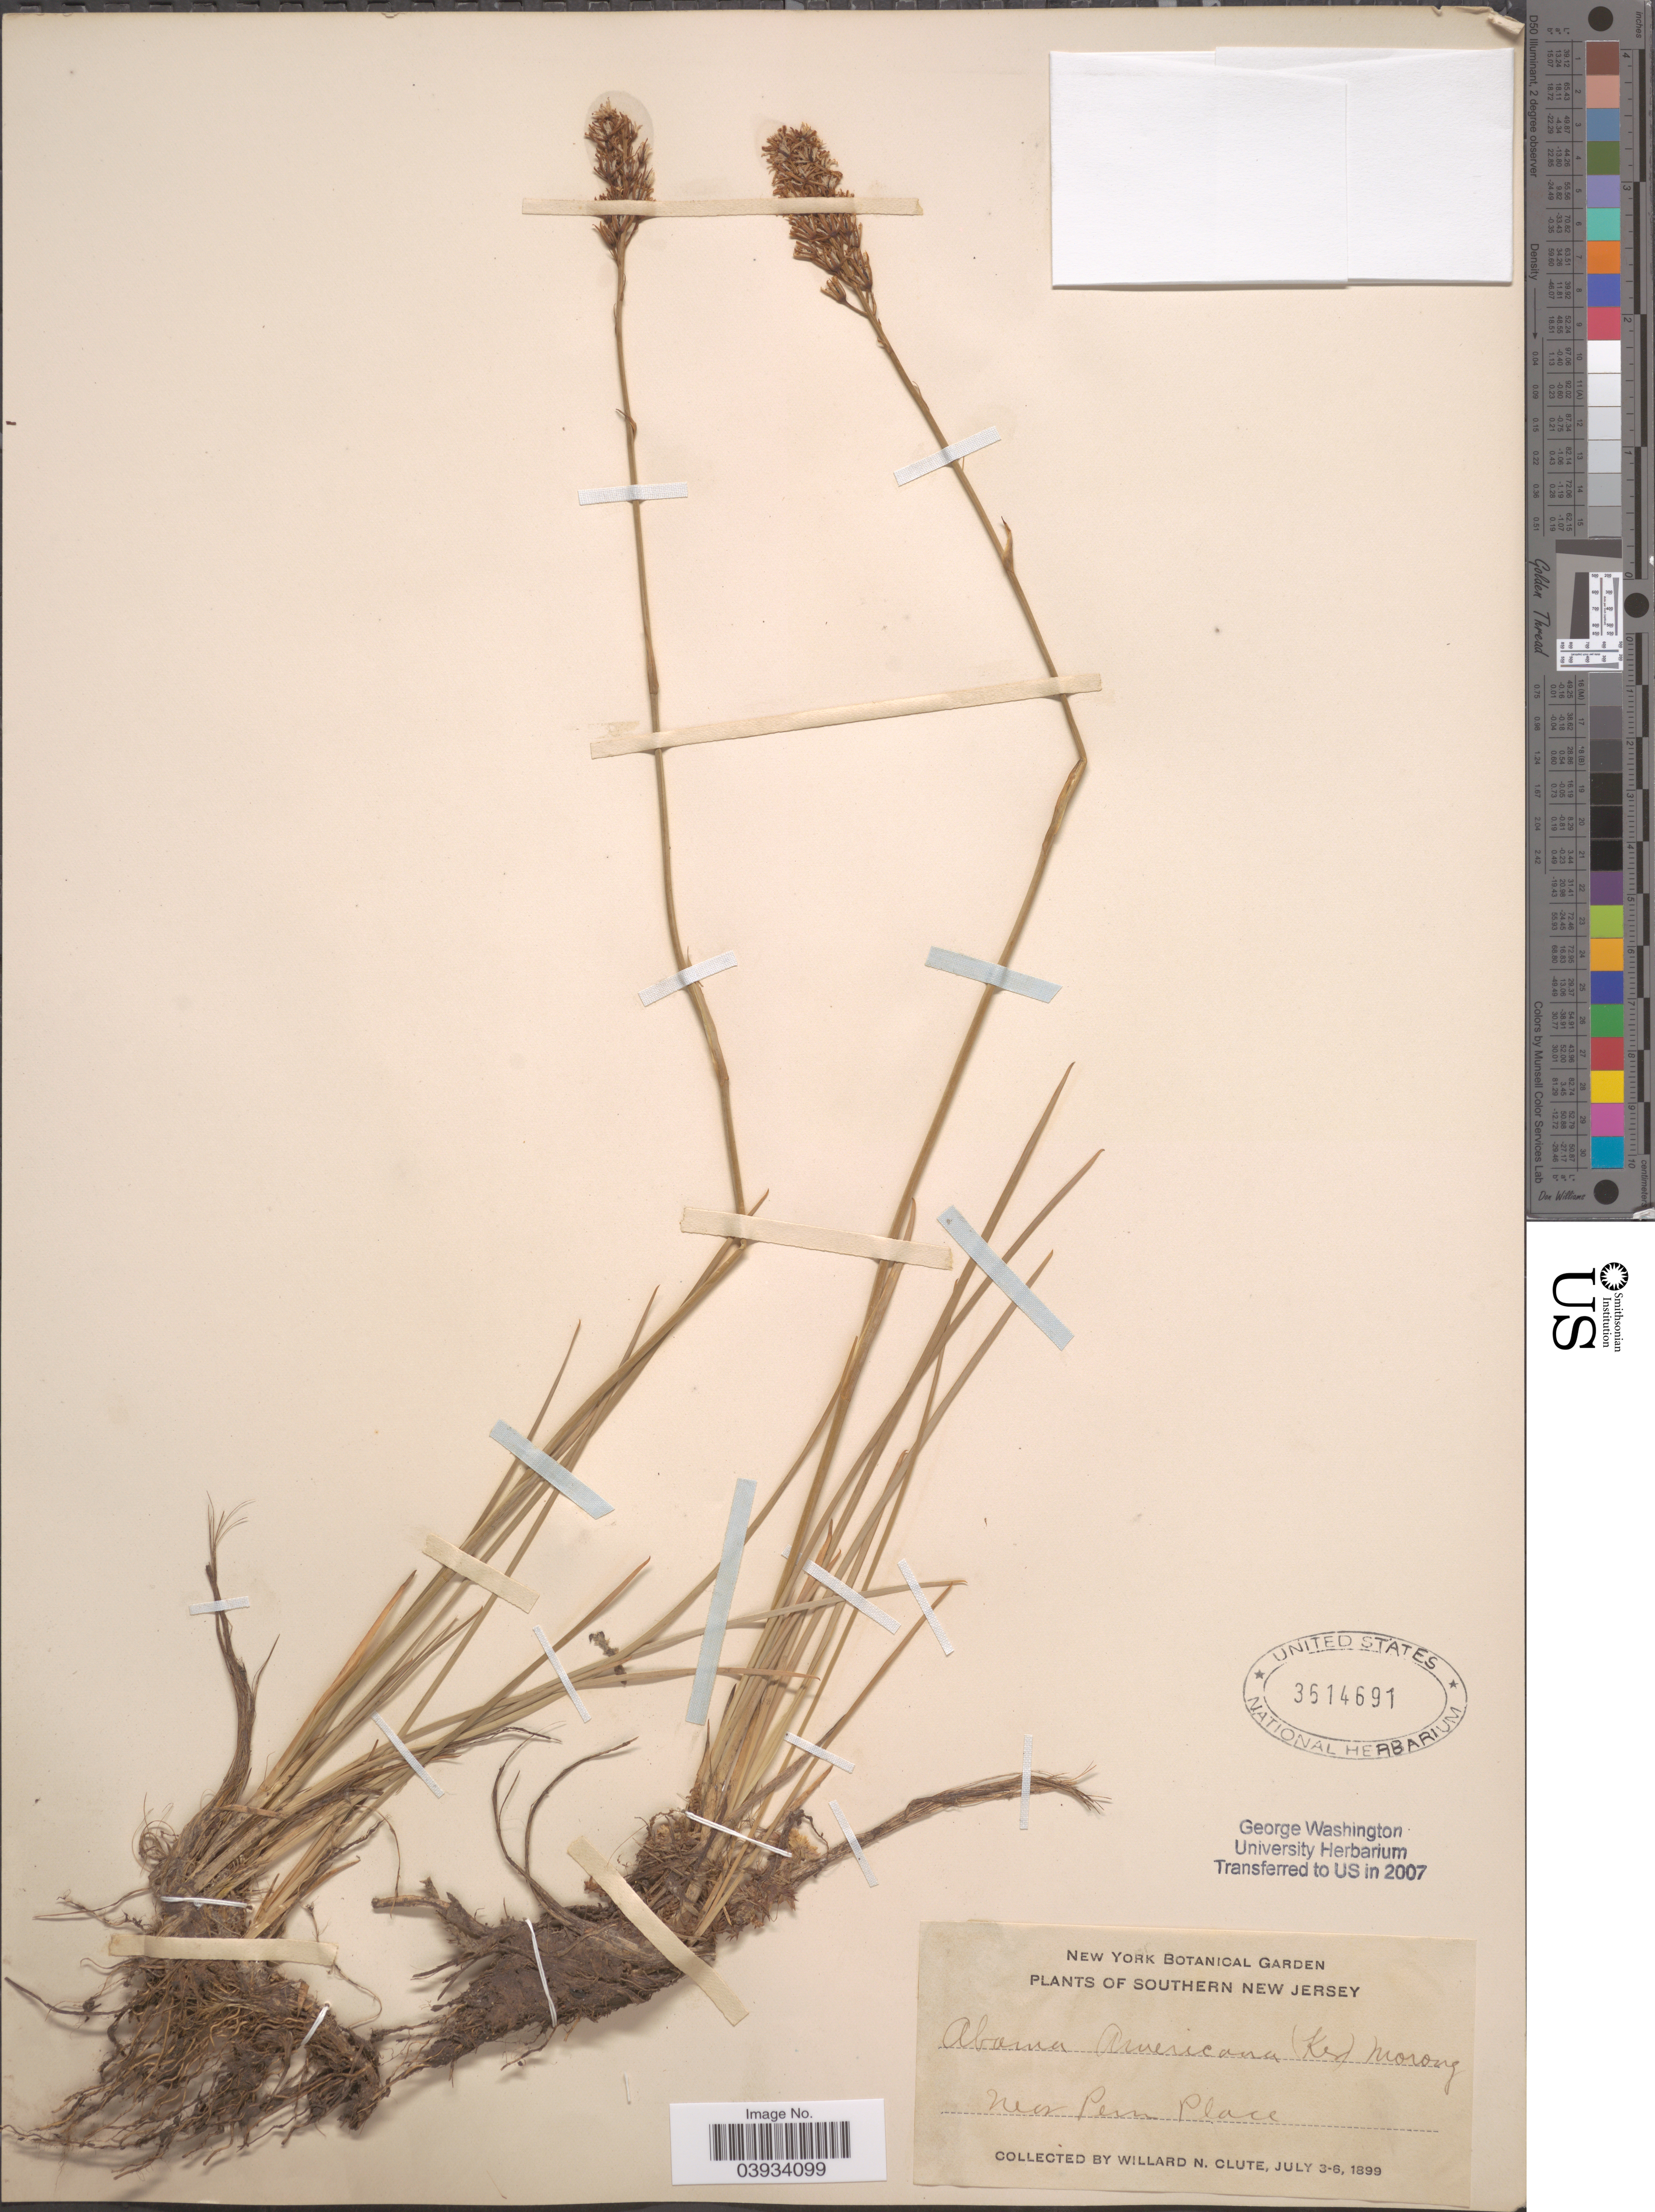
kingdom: Plantae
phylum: Tracheophyta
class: Liliopsida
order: Dioscoreales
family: Nartheciaceae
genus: Narthecium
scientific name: Narthecium americanum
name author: Ker Gawl.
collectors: W. N. Clute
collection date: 1899-07-03/1899-07-06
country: United States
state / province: New Jersey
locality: Southern New Jersey. Near Pern Place.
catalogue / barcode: US 3614691